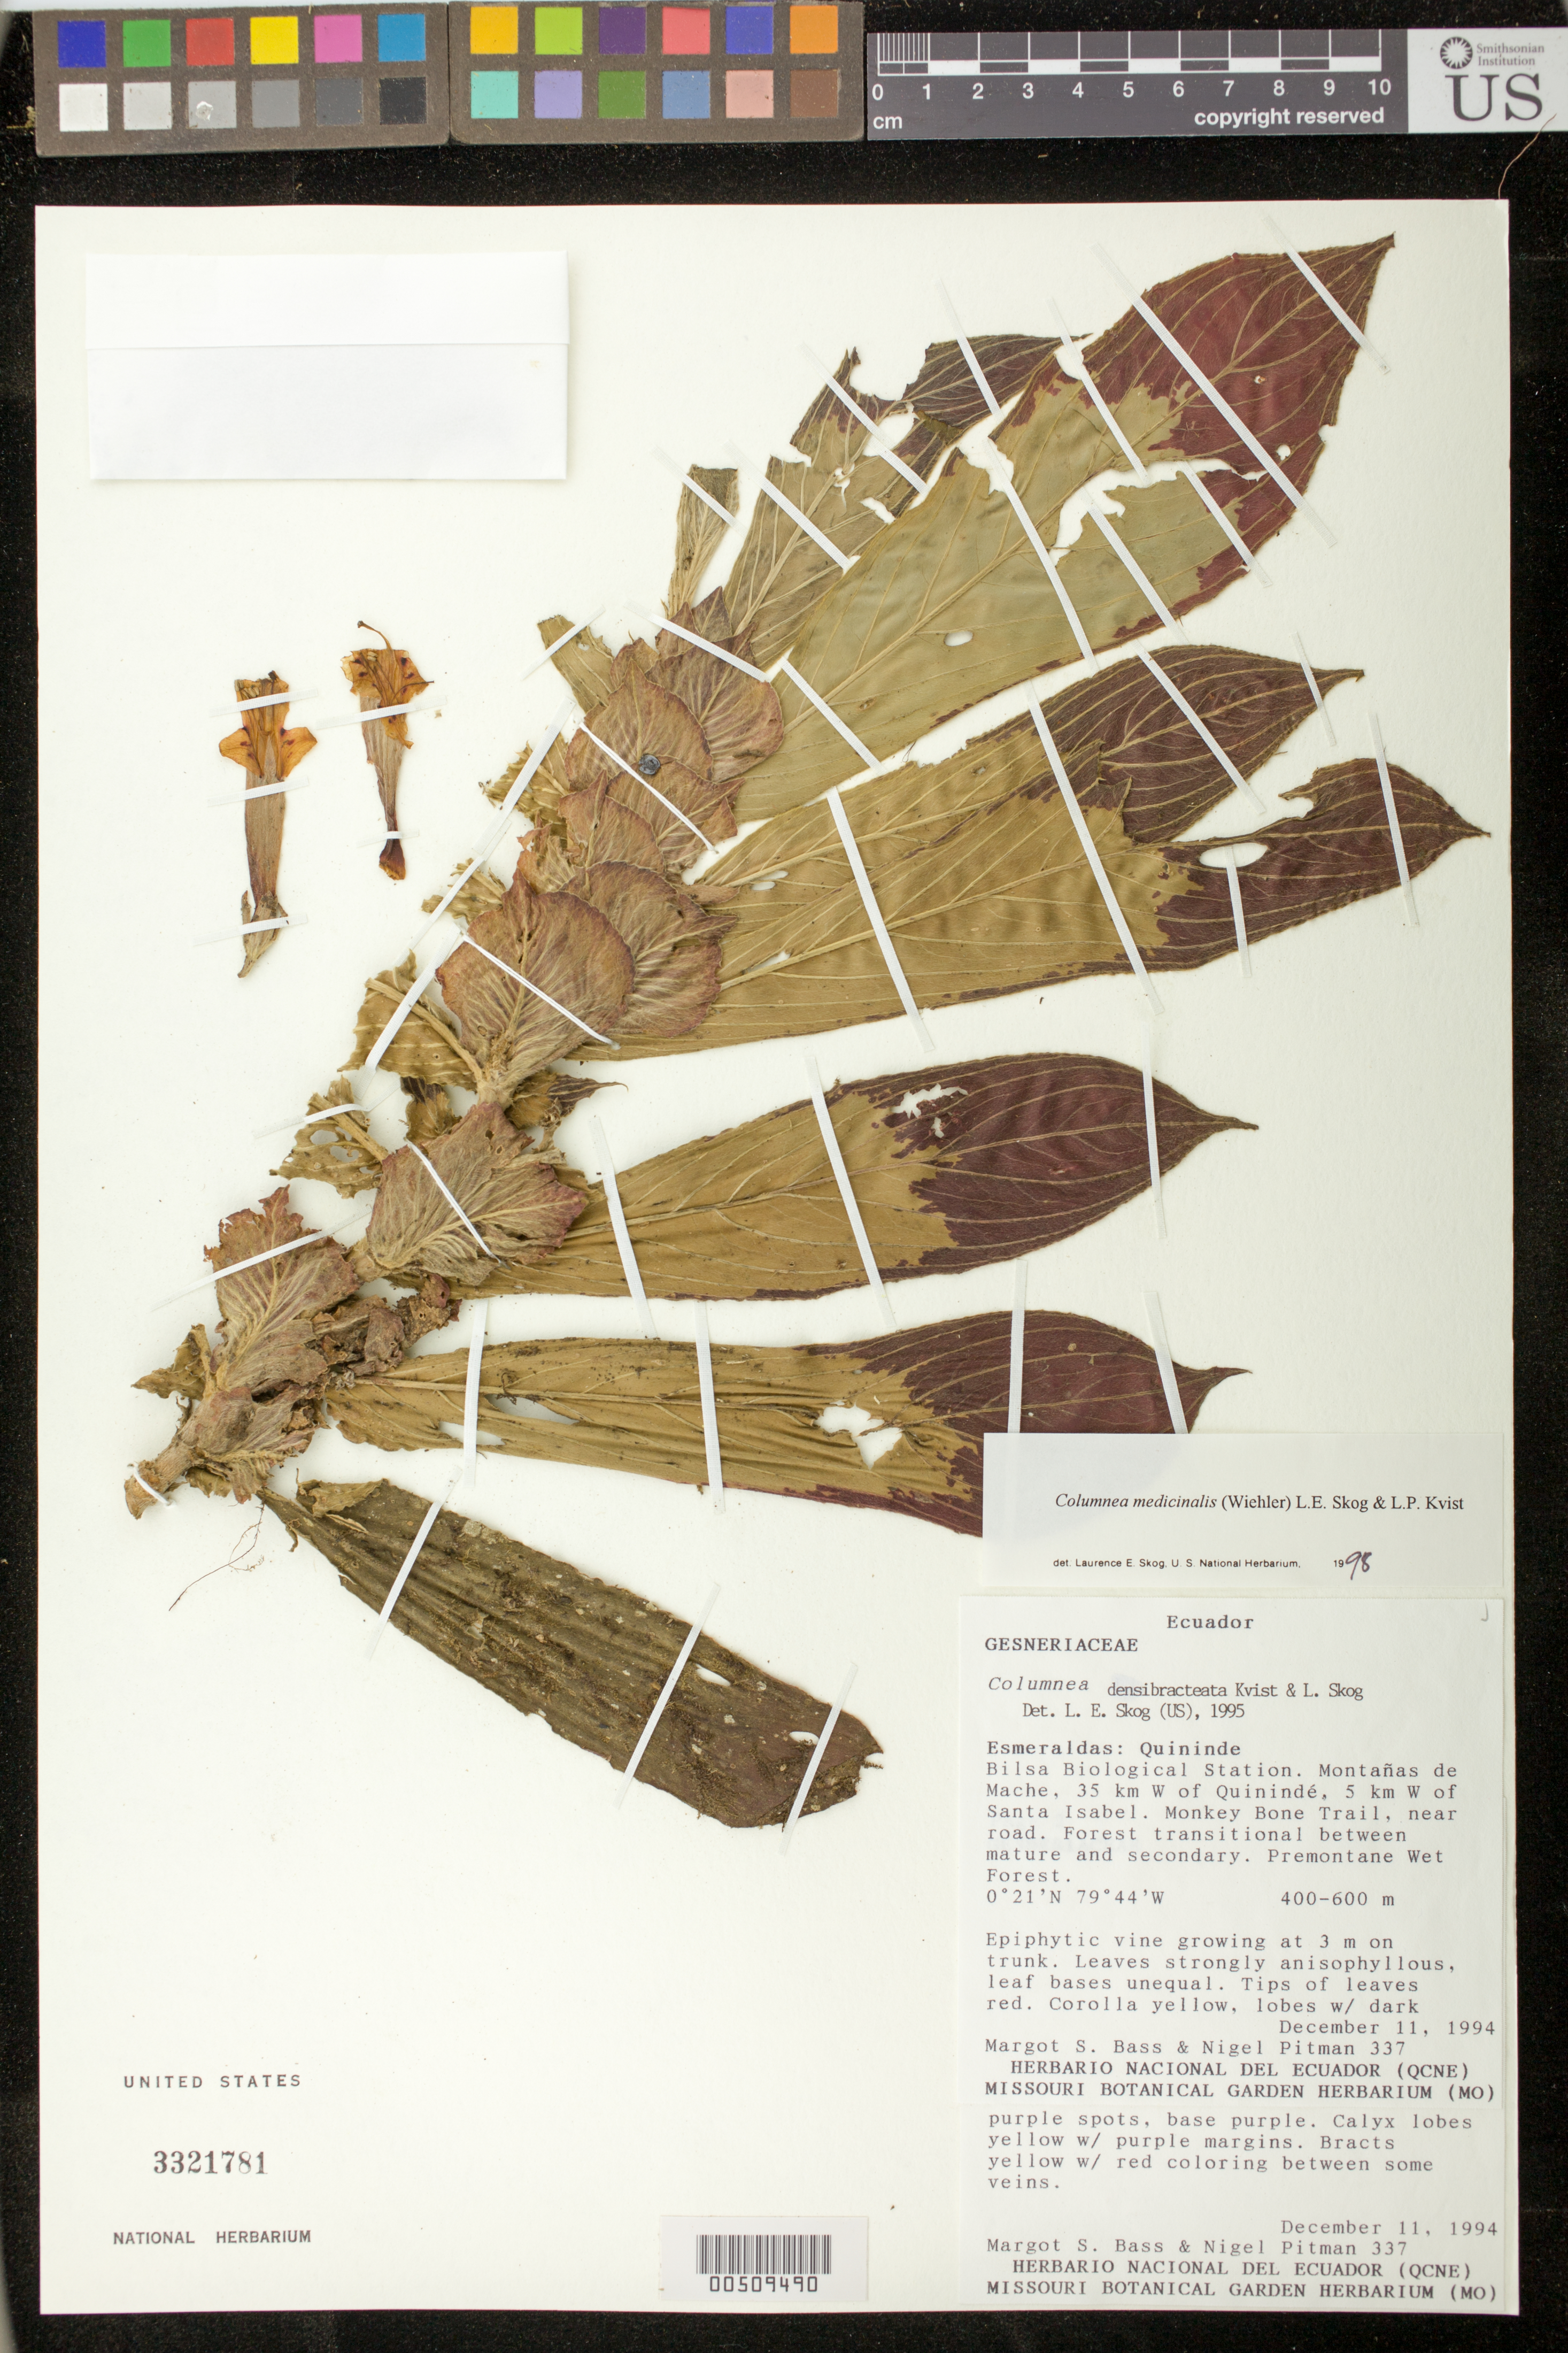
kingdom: Plantae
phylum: Tracheophyta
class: Magnoliopsida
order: Lamiales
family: Gesneriaceae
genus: Columnea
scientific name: Columnea medicinalis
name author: (Wiehler) L.E. Skog & L.P. Kvist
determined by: Skog, Laurence E.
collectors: M. Bass & N. Pitman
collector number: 337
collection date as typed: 11 Dec 1994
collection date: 1994-12-11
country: Ecuador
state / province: Esmeraldas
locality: Quininde, Bilsa Biological Station. Montañas de Mache, 35 km W of Quinindé, 5 km W of Santa Isabel; Monkey Bone Trail, near road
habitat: Premontane wet forest; forest transitional between mature and secondary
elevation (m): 400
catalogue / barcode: US 3321781